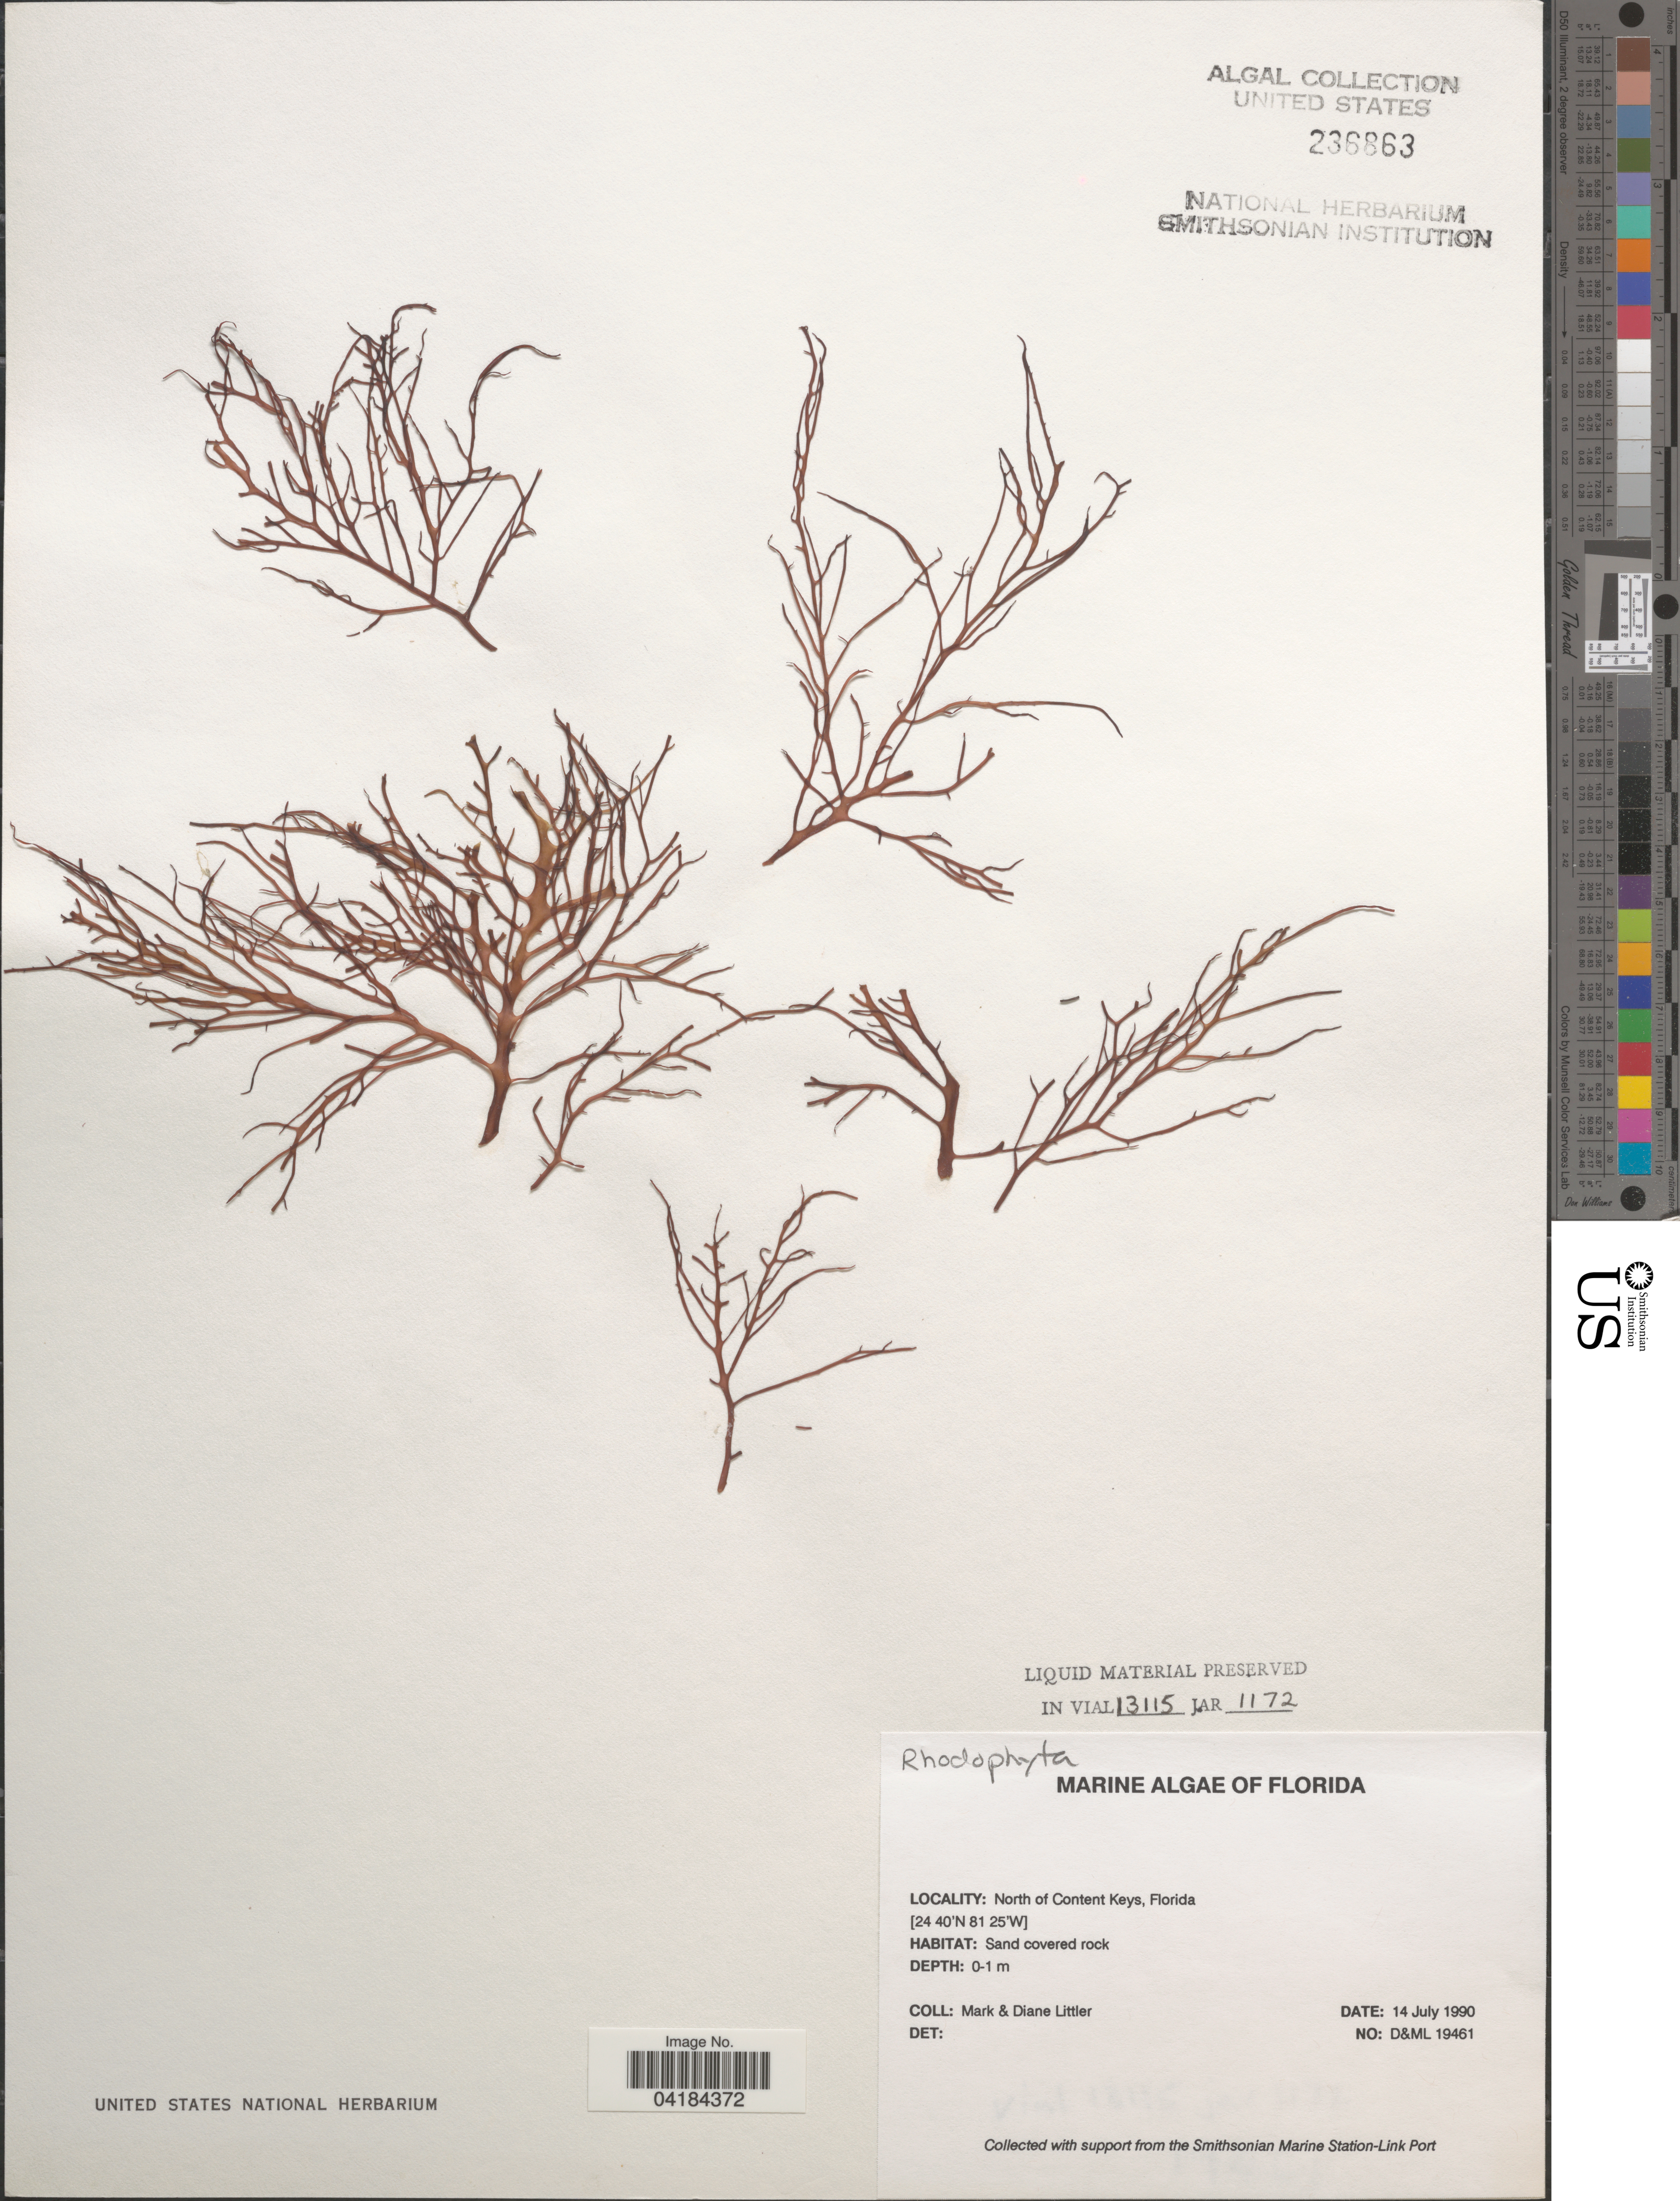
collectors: M. M. Littler & D. S. Littler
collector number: D&ML19461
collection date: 1990-07-14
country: United States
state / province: Florida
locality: North of Content Keys.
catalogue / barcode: US 236863